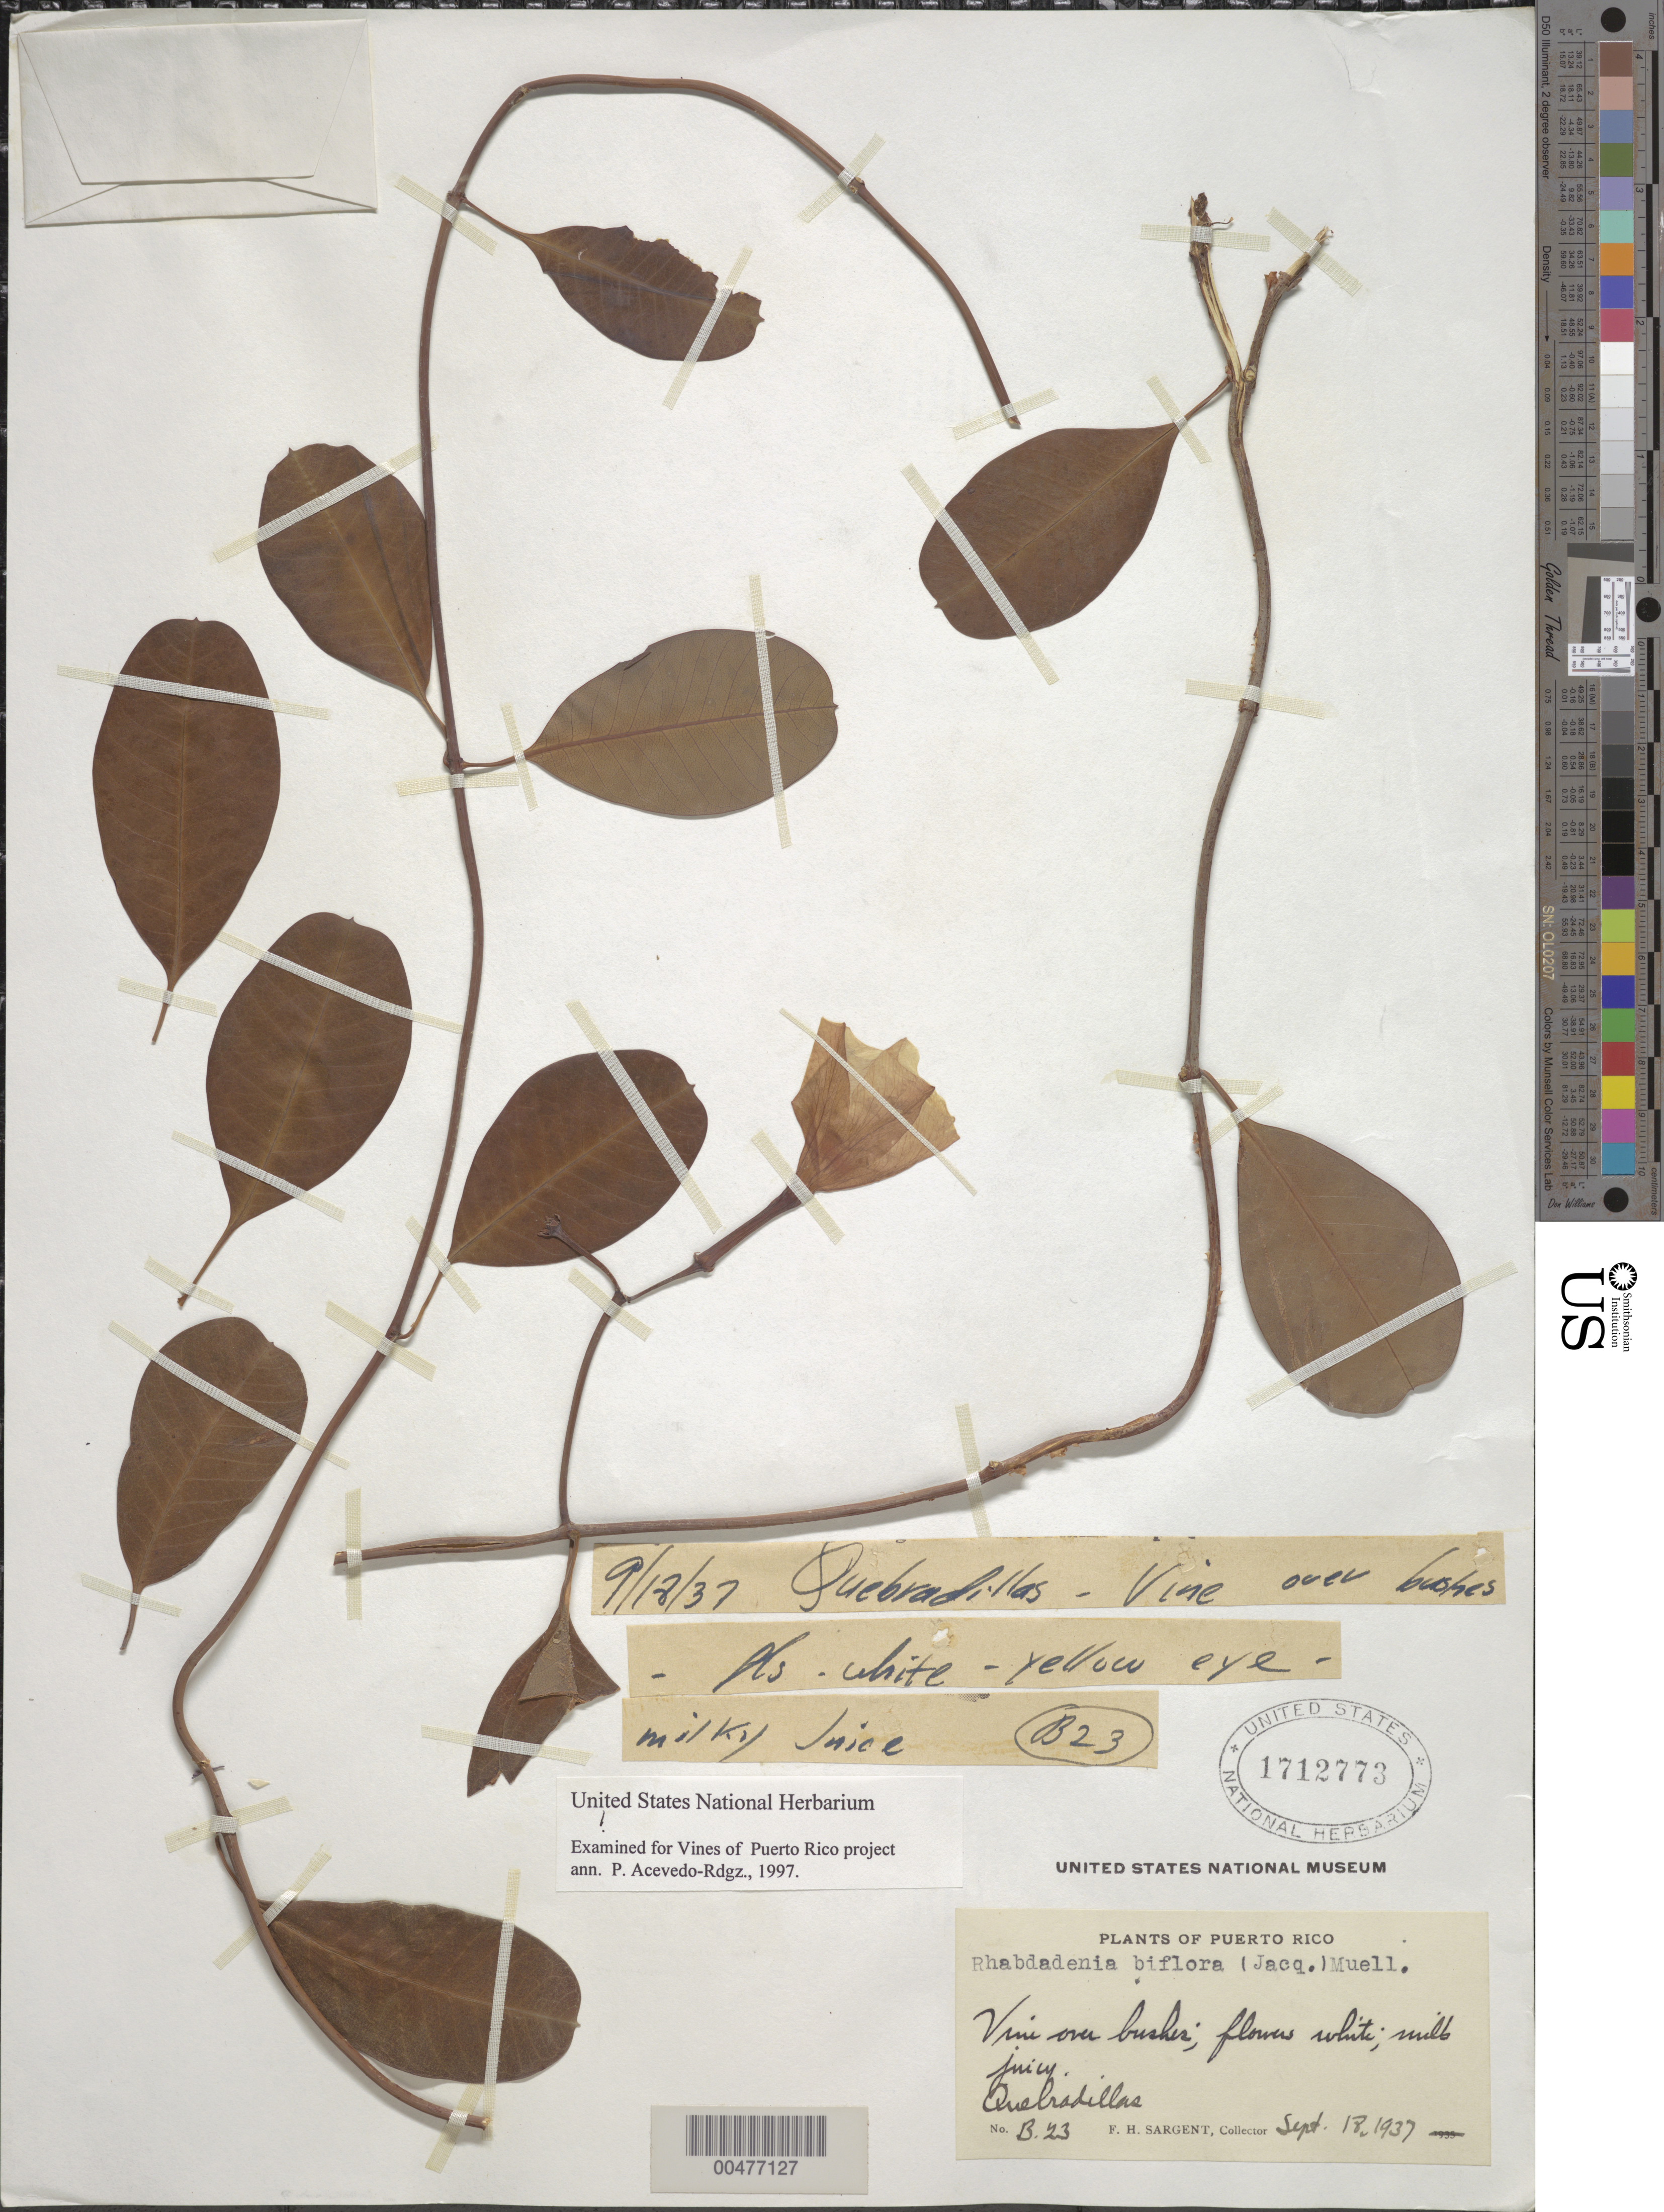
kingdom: Plantae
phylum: Tracheophyta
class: Magnoliopsida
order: Gentianales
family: Apocynaceae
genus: Rhabdadenia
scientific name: Rhabdadenia biflora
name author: (Jacq.) Müll. Arg.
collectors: F. H. Sargent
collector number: B23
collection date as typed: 18 Sep 1937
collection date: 1937-09-18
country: Puerto Rico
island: Greater Antilles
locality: Quebradillas.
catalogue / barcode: US 1712773